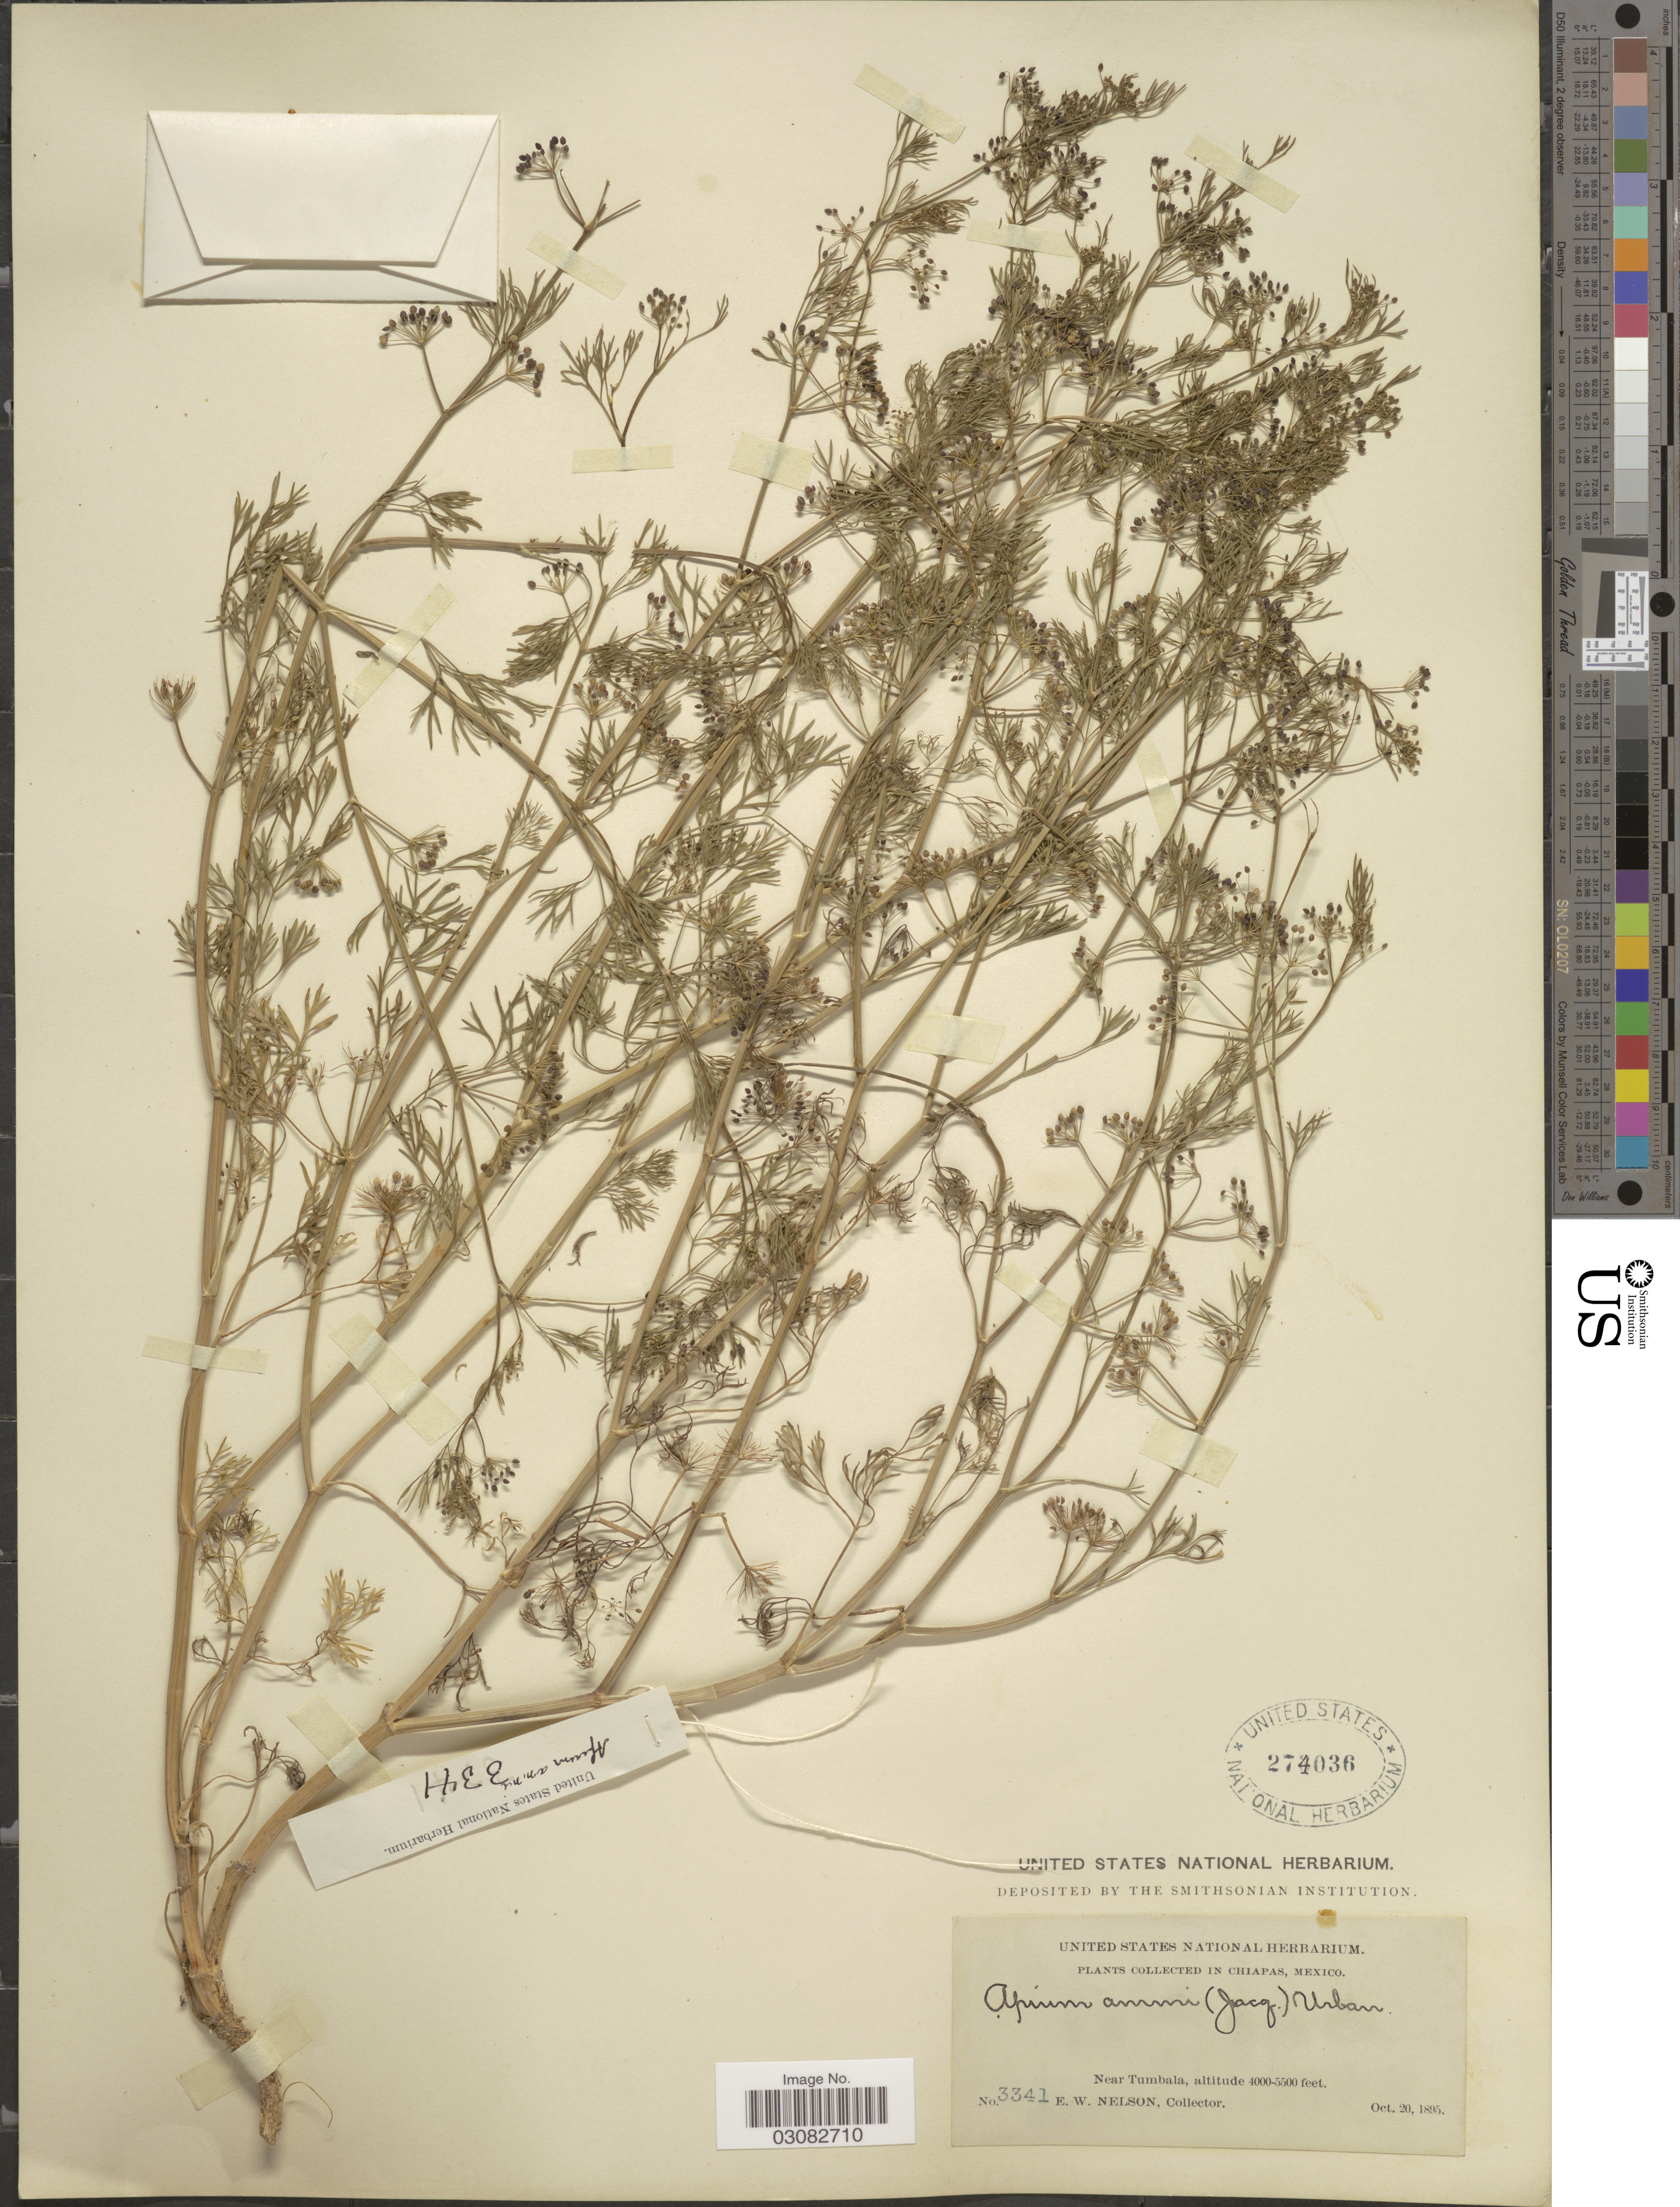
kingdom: Plantae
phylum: Tracheophyta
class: Magnoliopsida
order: Apiales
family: Apiaceae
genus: Apium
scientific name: Apium ammi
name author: (Jacq.) Urb.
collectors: E. W. Nelson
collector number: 3341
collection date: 1895-10-20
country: Mexico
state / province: Chiapas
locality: Near Tumbala.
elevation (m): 1219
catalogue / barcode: US 274036